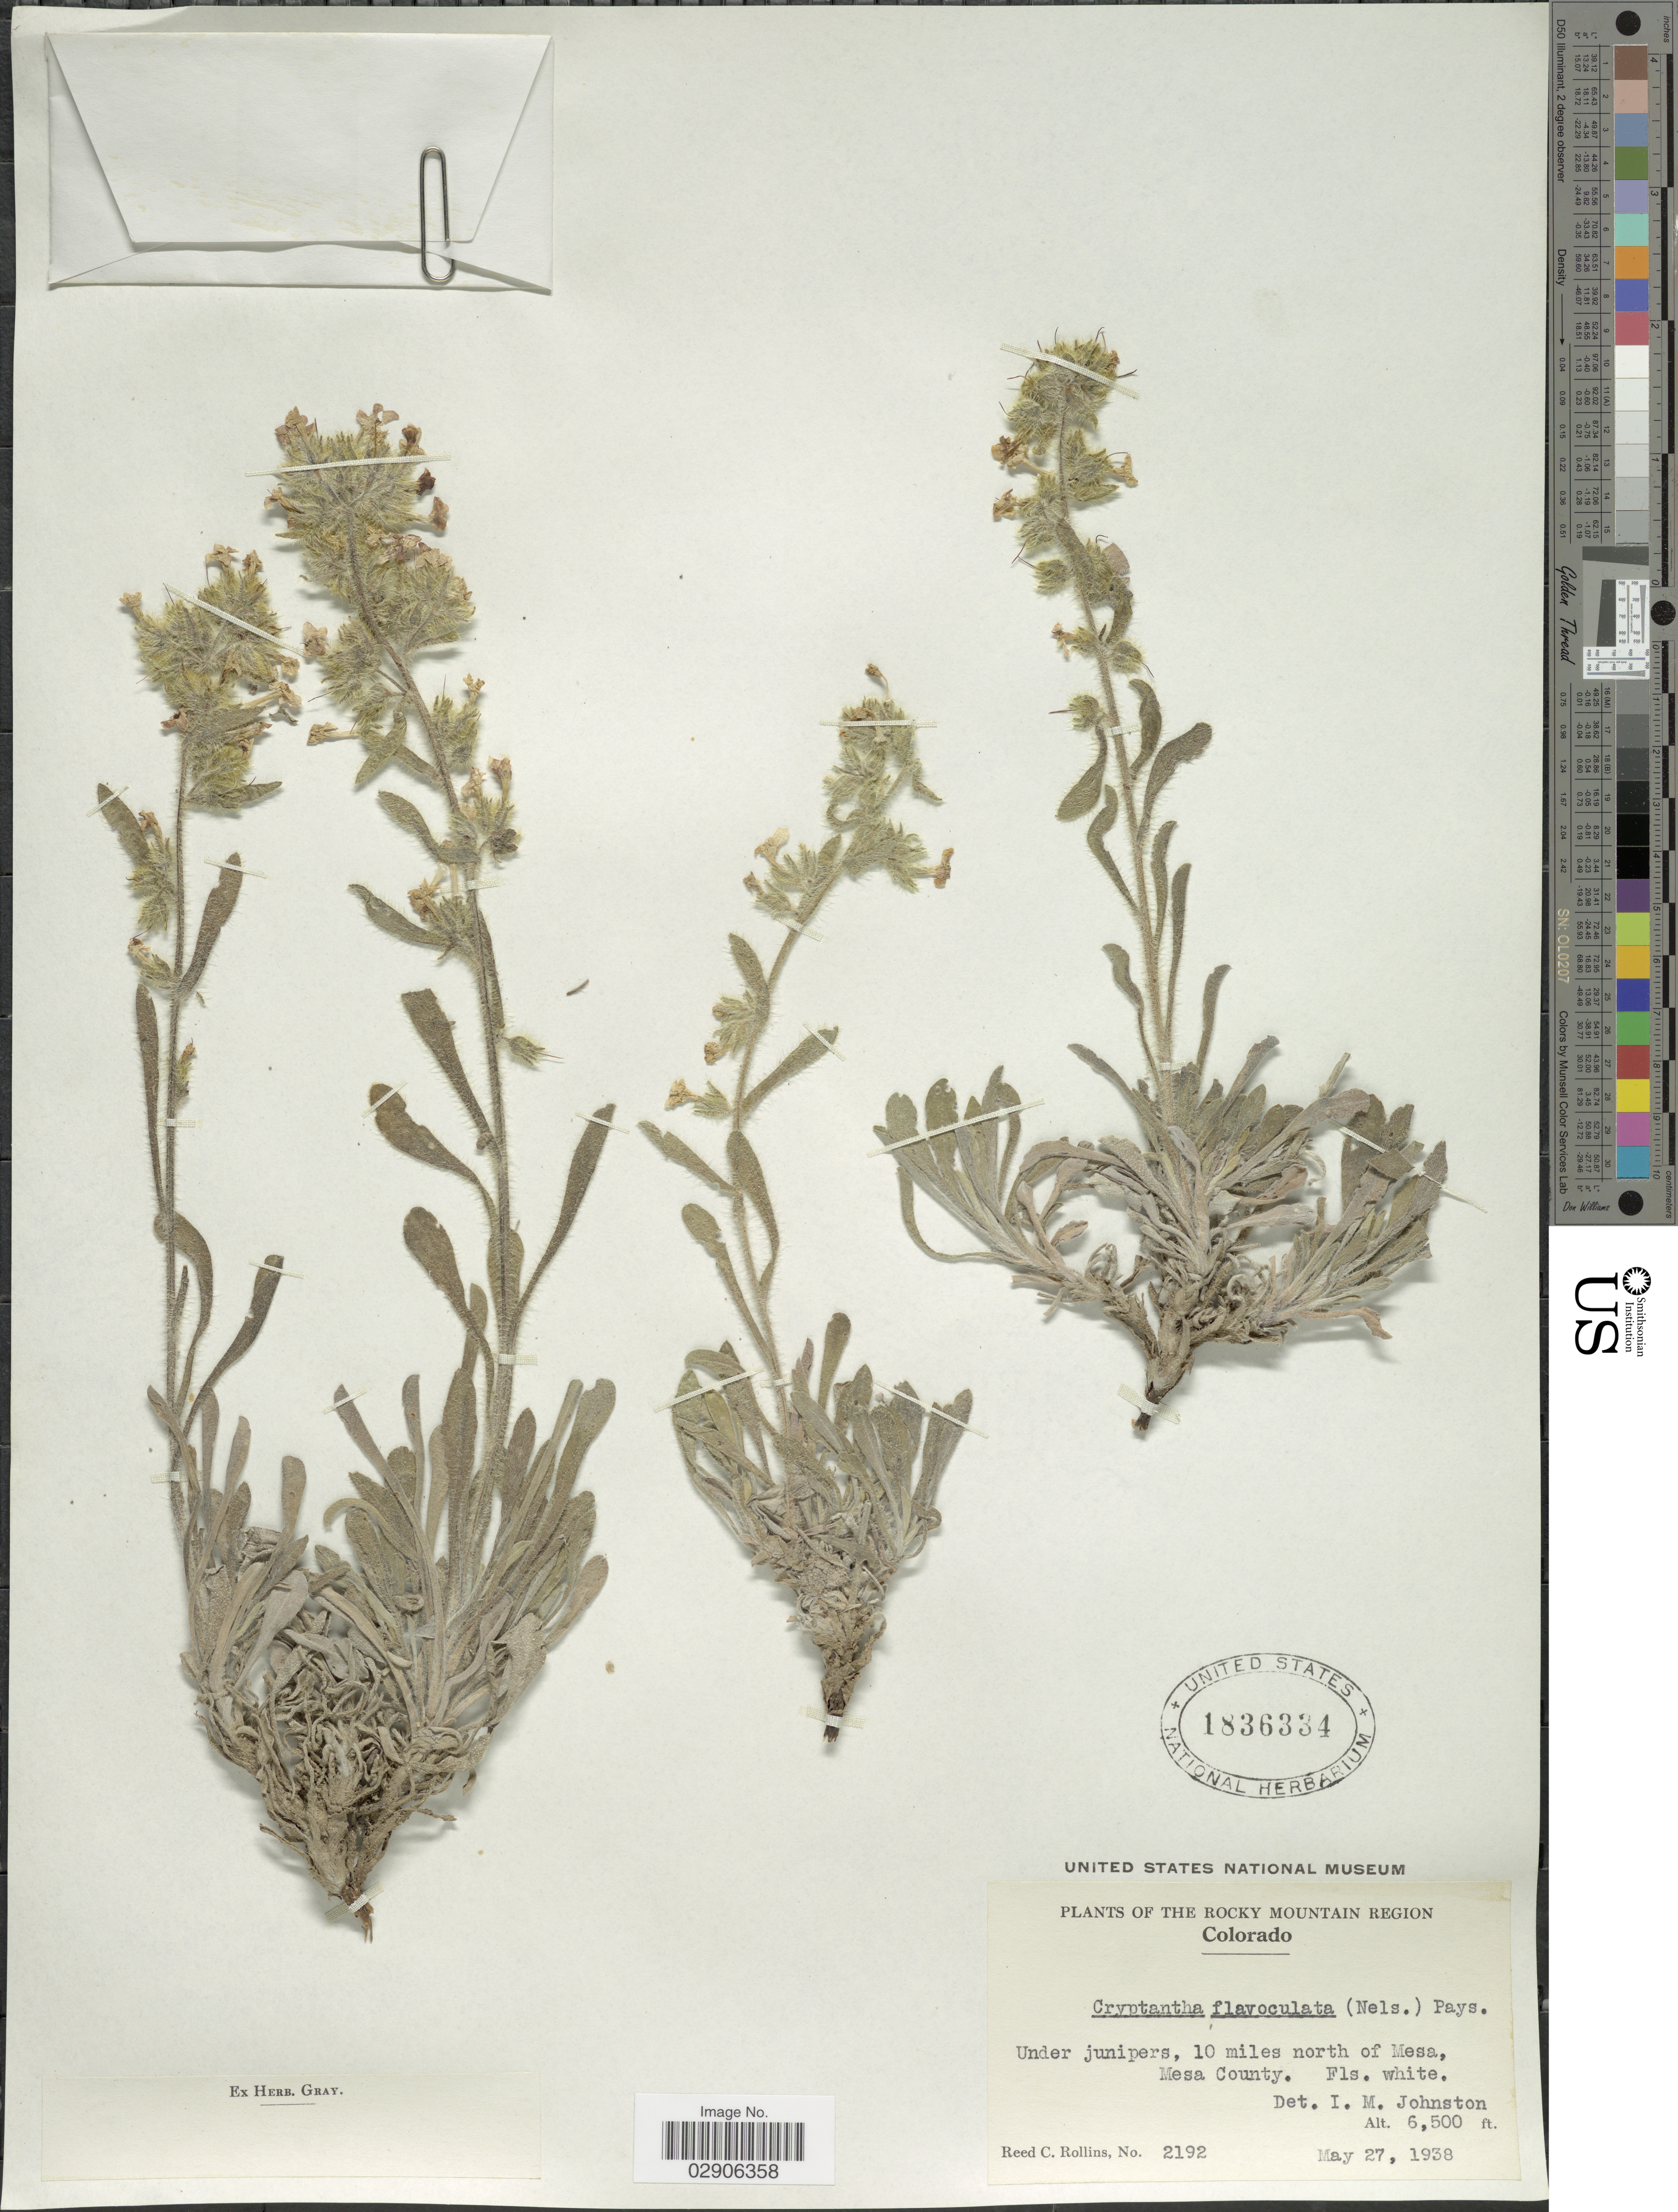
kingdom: Plantae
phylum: Tracheophyta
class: Magnoliopsida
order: Boraginales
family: Boraginaceae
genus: Cryptantha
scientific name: Cryptantha flavoculata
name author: (A. Nelson) Payson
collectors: R. C. Rollins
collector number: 2192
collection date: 1938-05-27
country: United States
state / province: Colorado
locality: The Rocky Mountain Region. Under junipers, 10 miles north of Mesa, Mesa County.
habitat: under junipers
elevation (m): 1981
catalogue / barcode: US 1836334